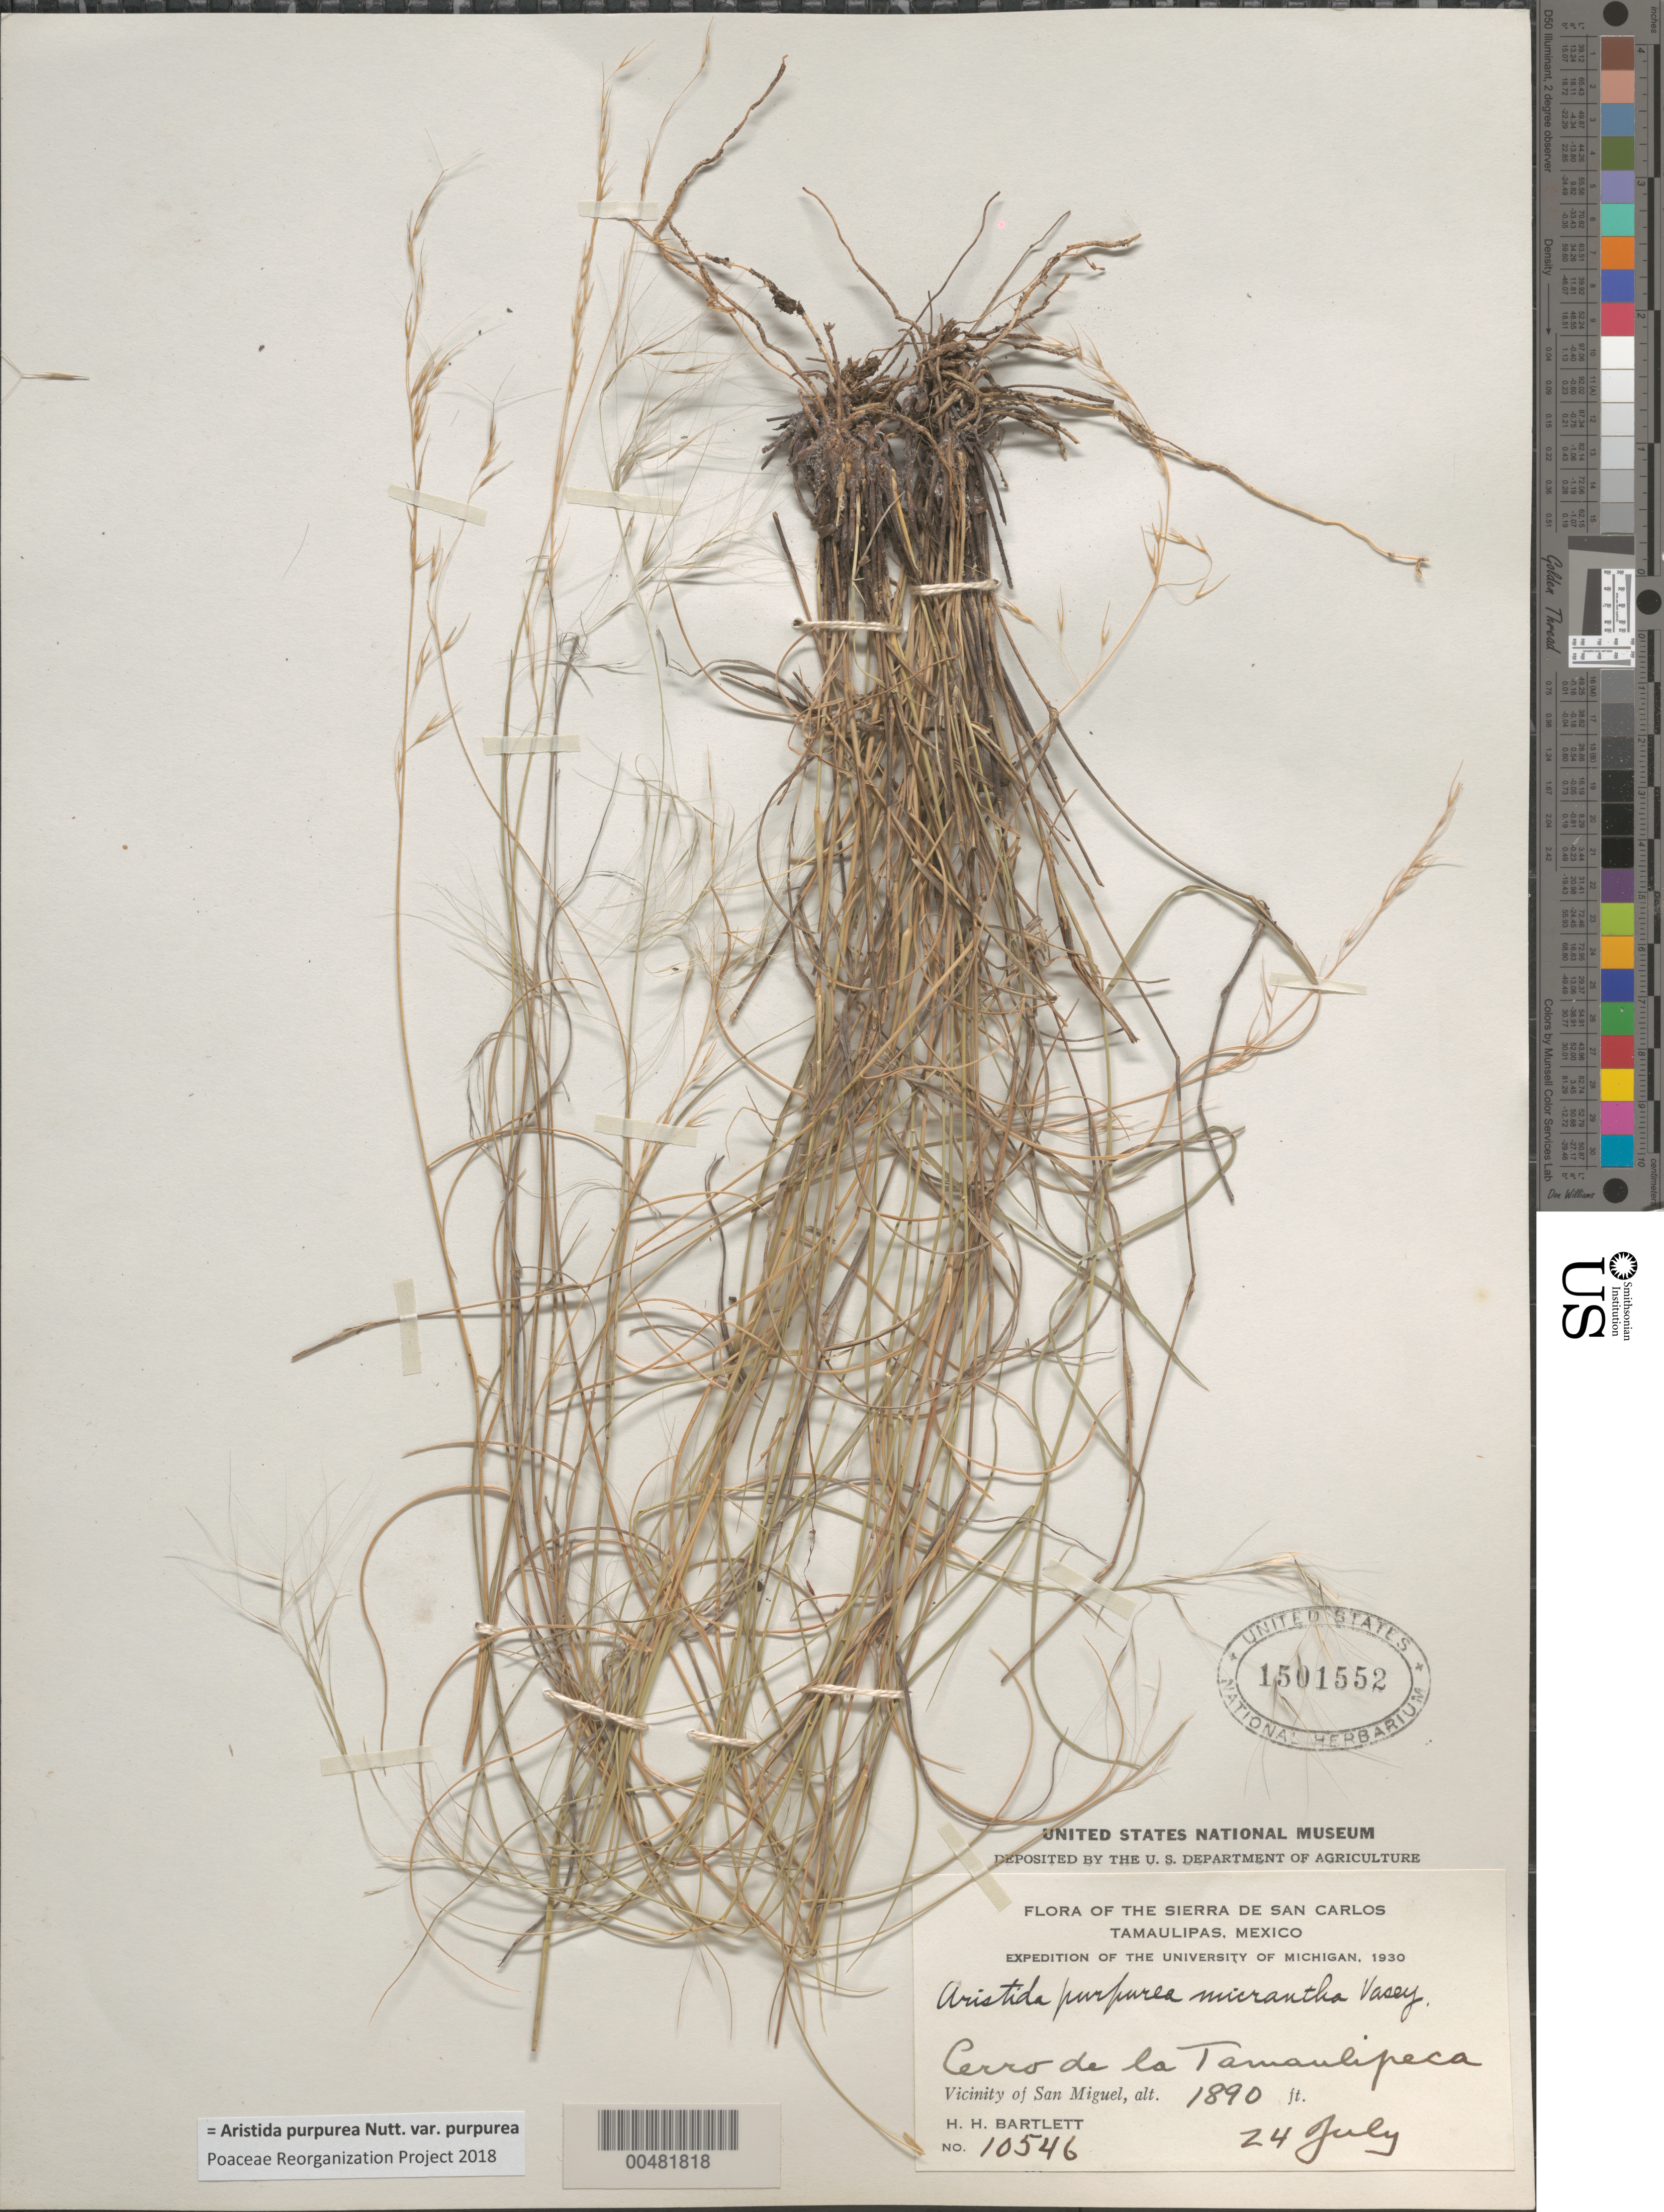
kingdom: Plantae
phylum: Tracheophyta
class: Liliopsida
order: Poales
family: Poaceae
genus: Aristida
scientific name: Aristida purpurea var. purpurea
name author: Nutt.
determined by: Poaceae Reorganization Project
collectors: H. H. Bartlett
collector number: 10546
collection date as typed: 24 Jul 1930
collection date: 1930-07-24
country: Mexico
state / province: Tamaulipas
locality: Cerro de la Tamaulipeca, vicinity of San Miguel, Sierra de San Carlos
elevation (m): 576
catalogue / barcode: US 1501552